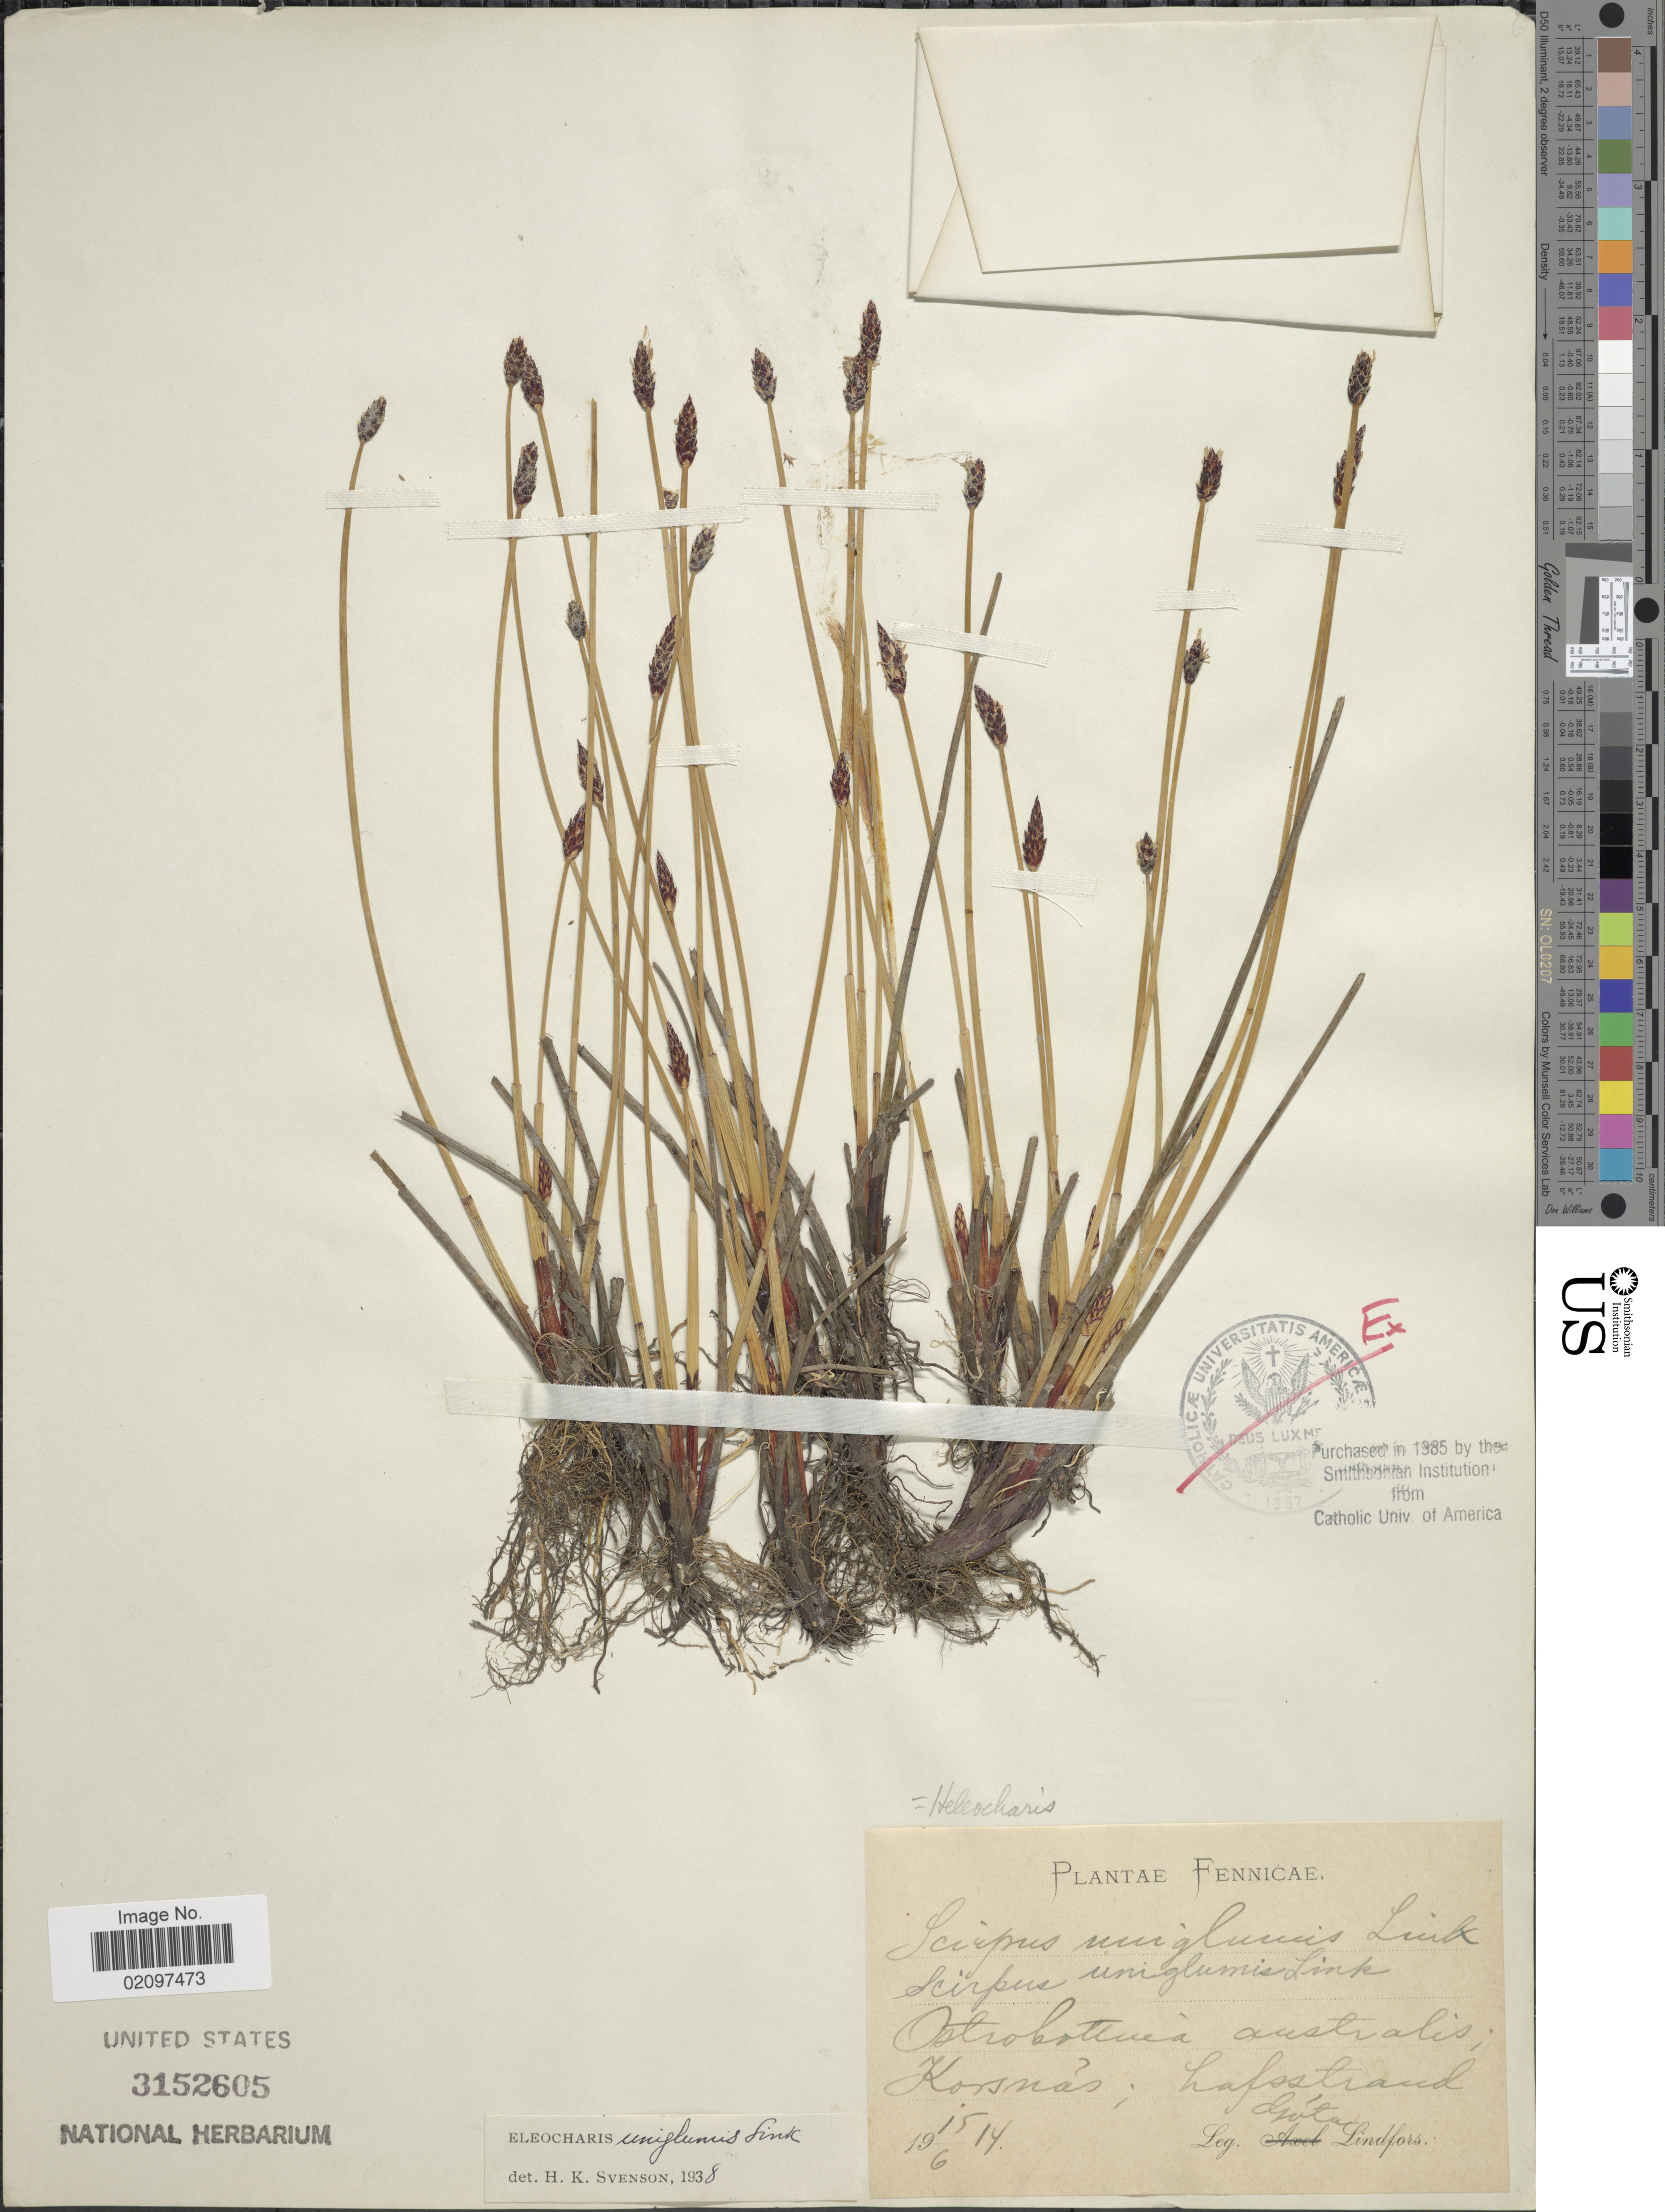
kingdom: Plantae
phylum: Tracheophyta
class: Liliopsida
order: Poales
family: Cyperaceae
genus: Eleocharis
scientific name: Eleocharis uniglumis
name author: (Link) Schult.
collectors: Lindfors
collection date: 1914-06-15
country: Finland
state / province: Pohjanmaa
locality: Korsnäs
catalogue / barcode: US 3152605